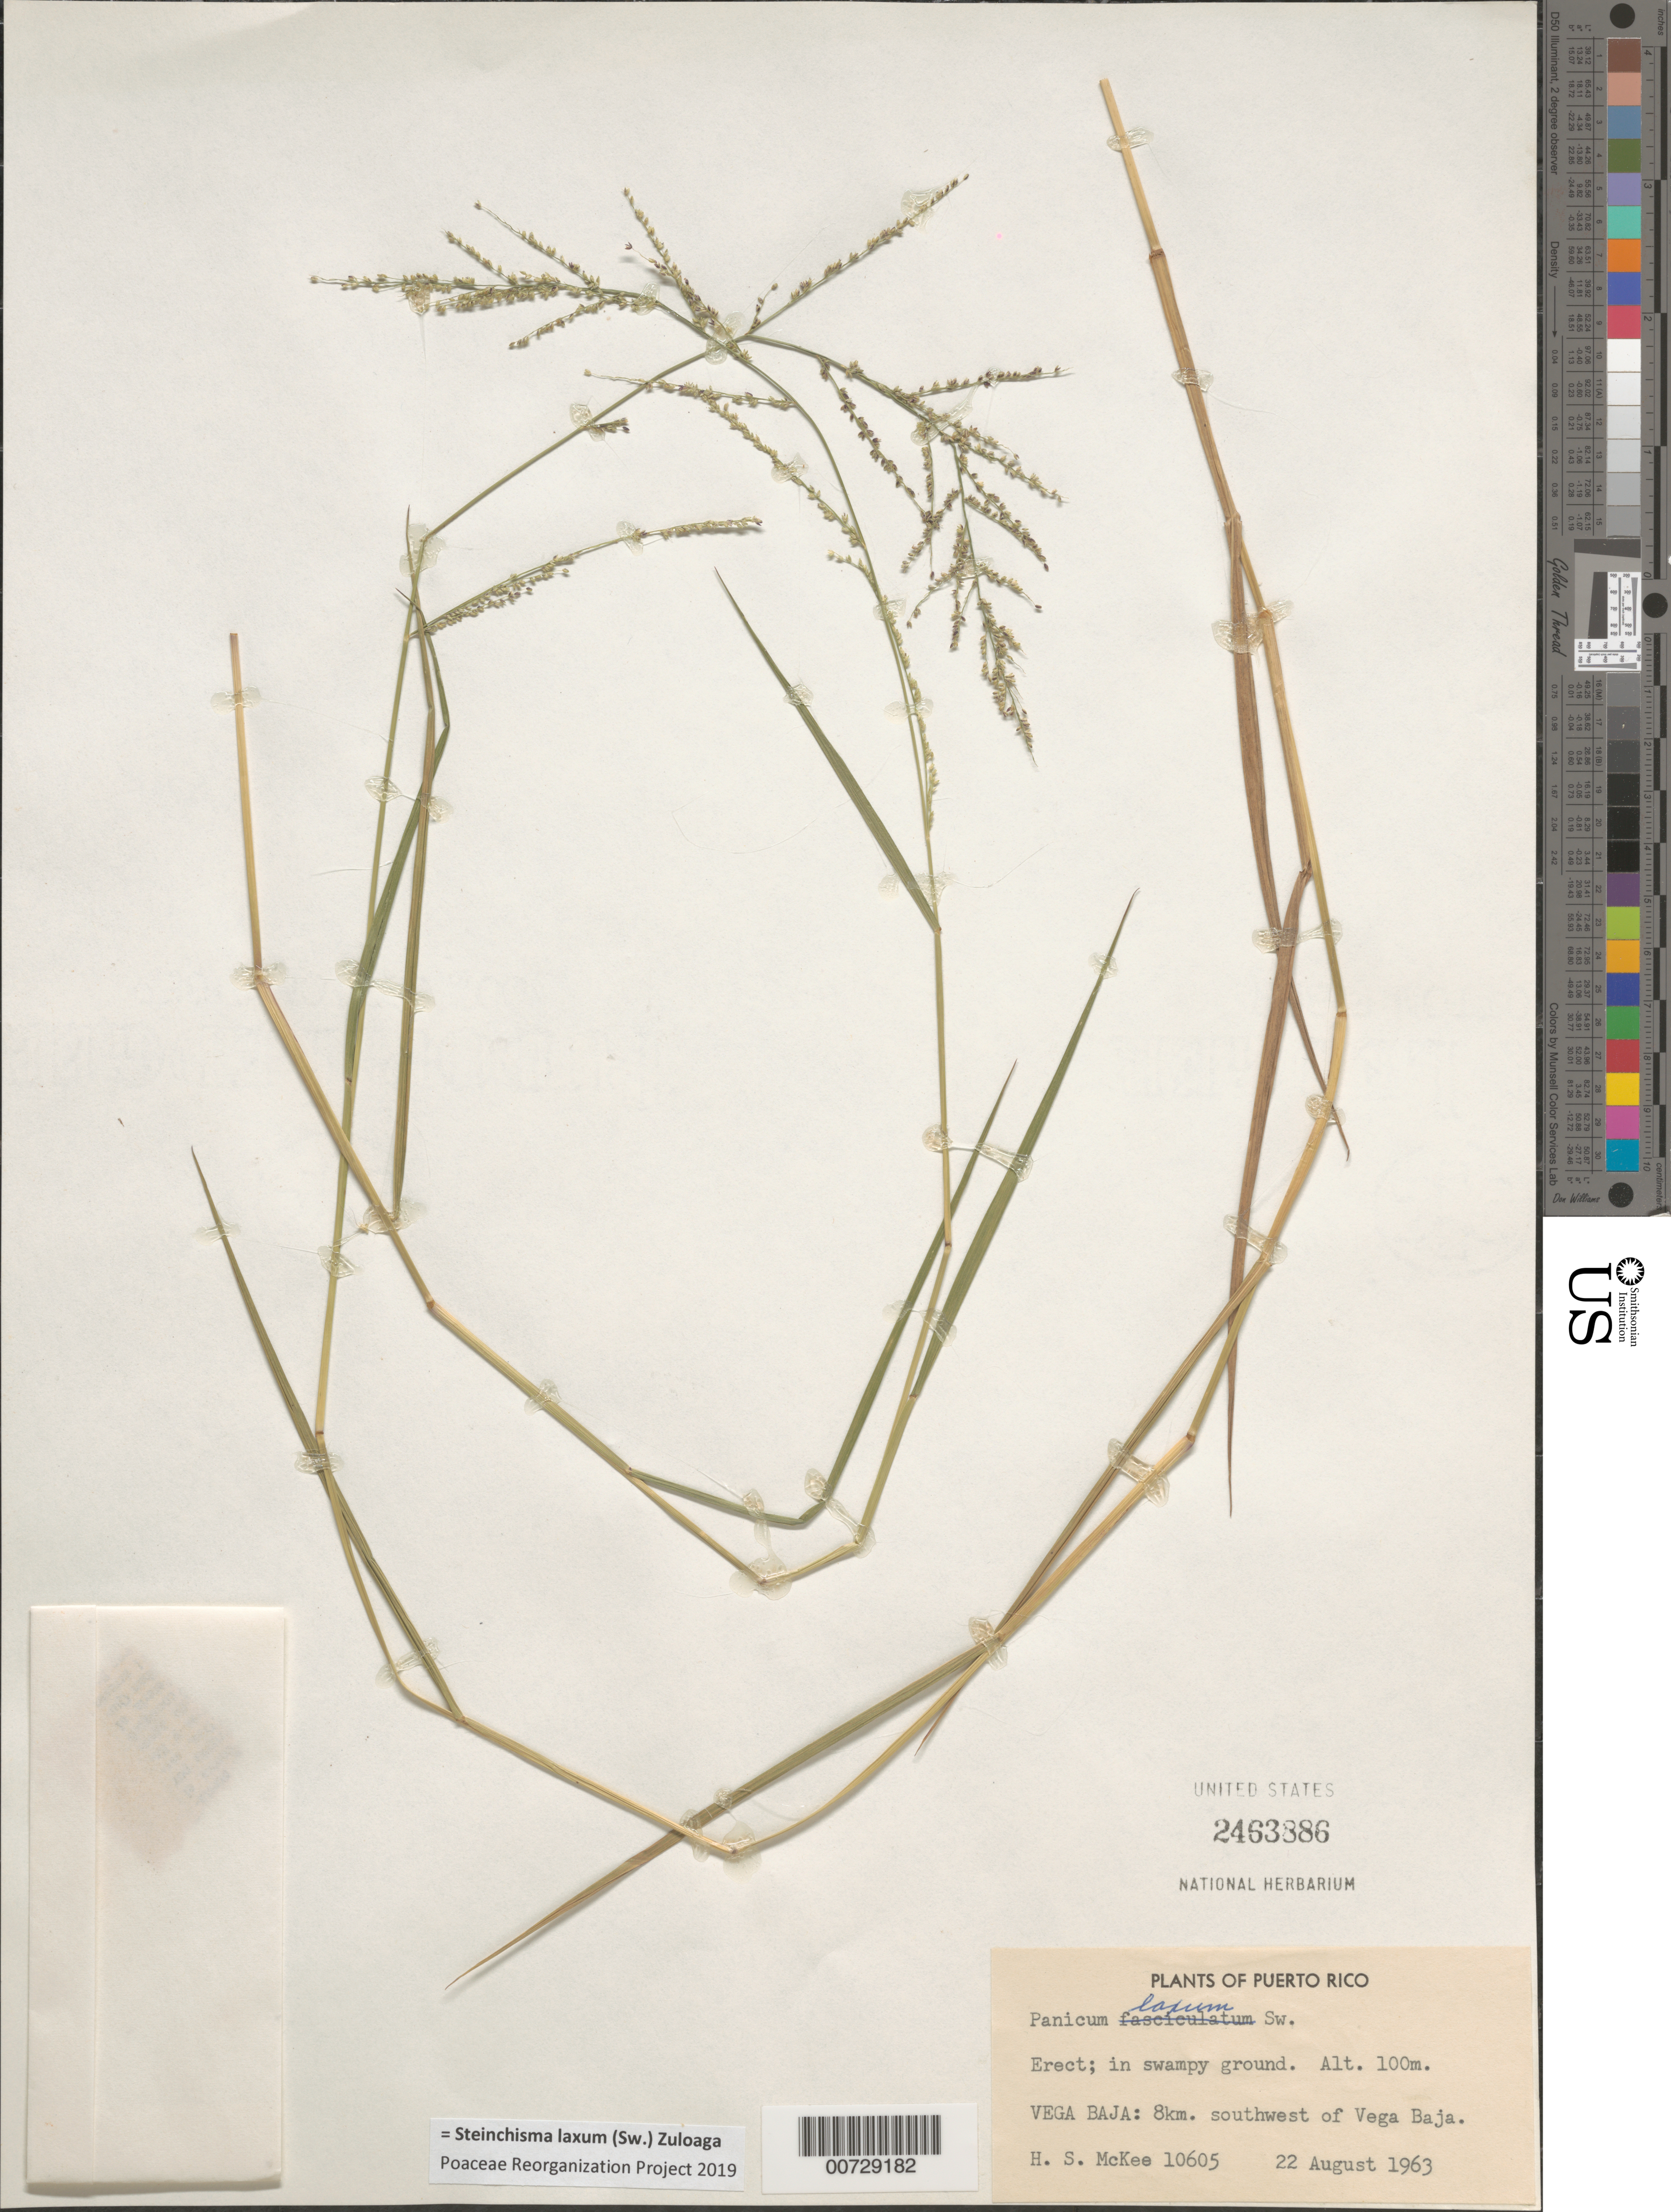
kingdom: Plantae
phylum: Tracheophyta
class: Liliopsida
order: Poales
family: Poaceae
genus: Steinchisma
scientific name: Steinchisma laxum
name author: (Sw.) Zuloaga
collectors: H. S. McKee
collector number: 10605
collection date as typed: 22 Aug 1963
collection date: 1963-08-22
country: Puerto Rico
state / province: Vega Baja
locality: Vega Baja: 8 km SW of Vega Baja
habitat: Swampy ground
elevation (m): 100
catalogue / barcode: US 2463886